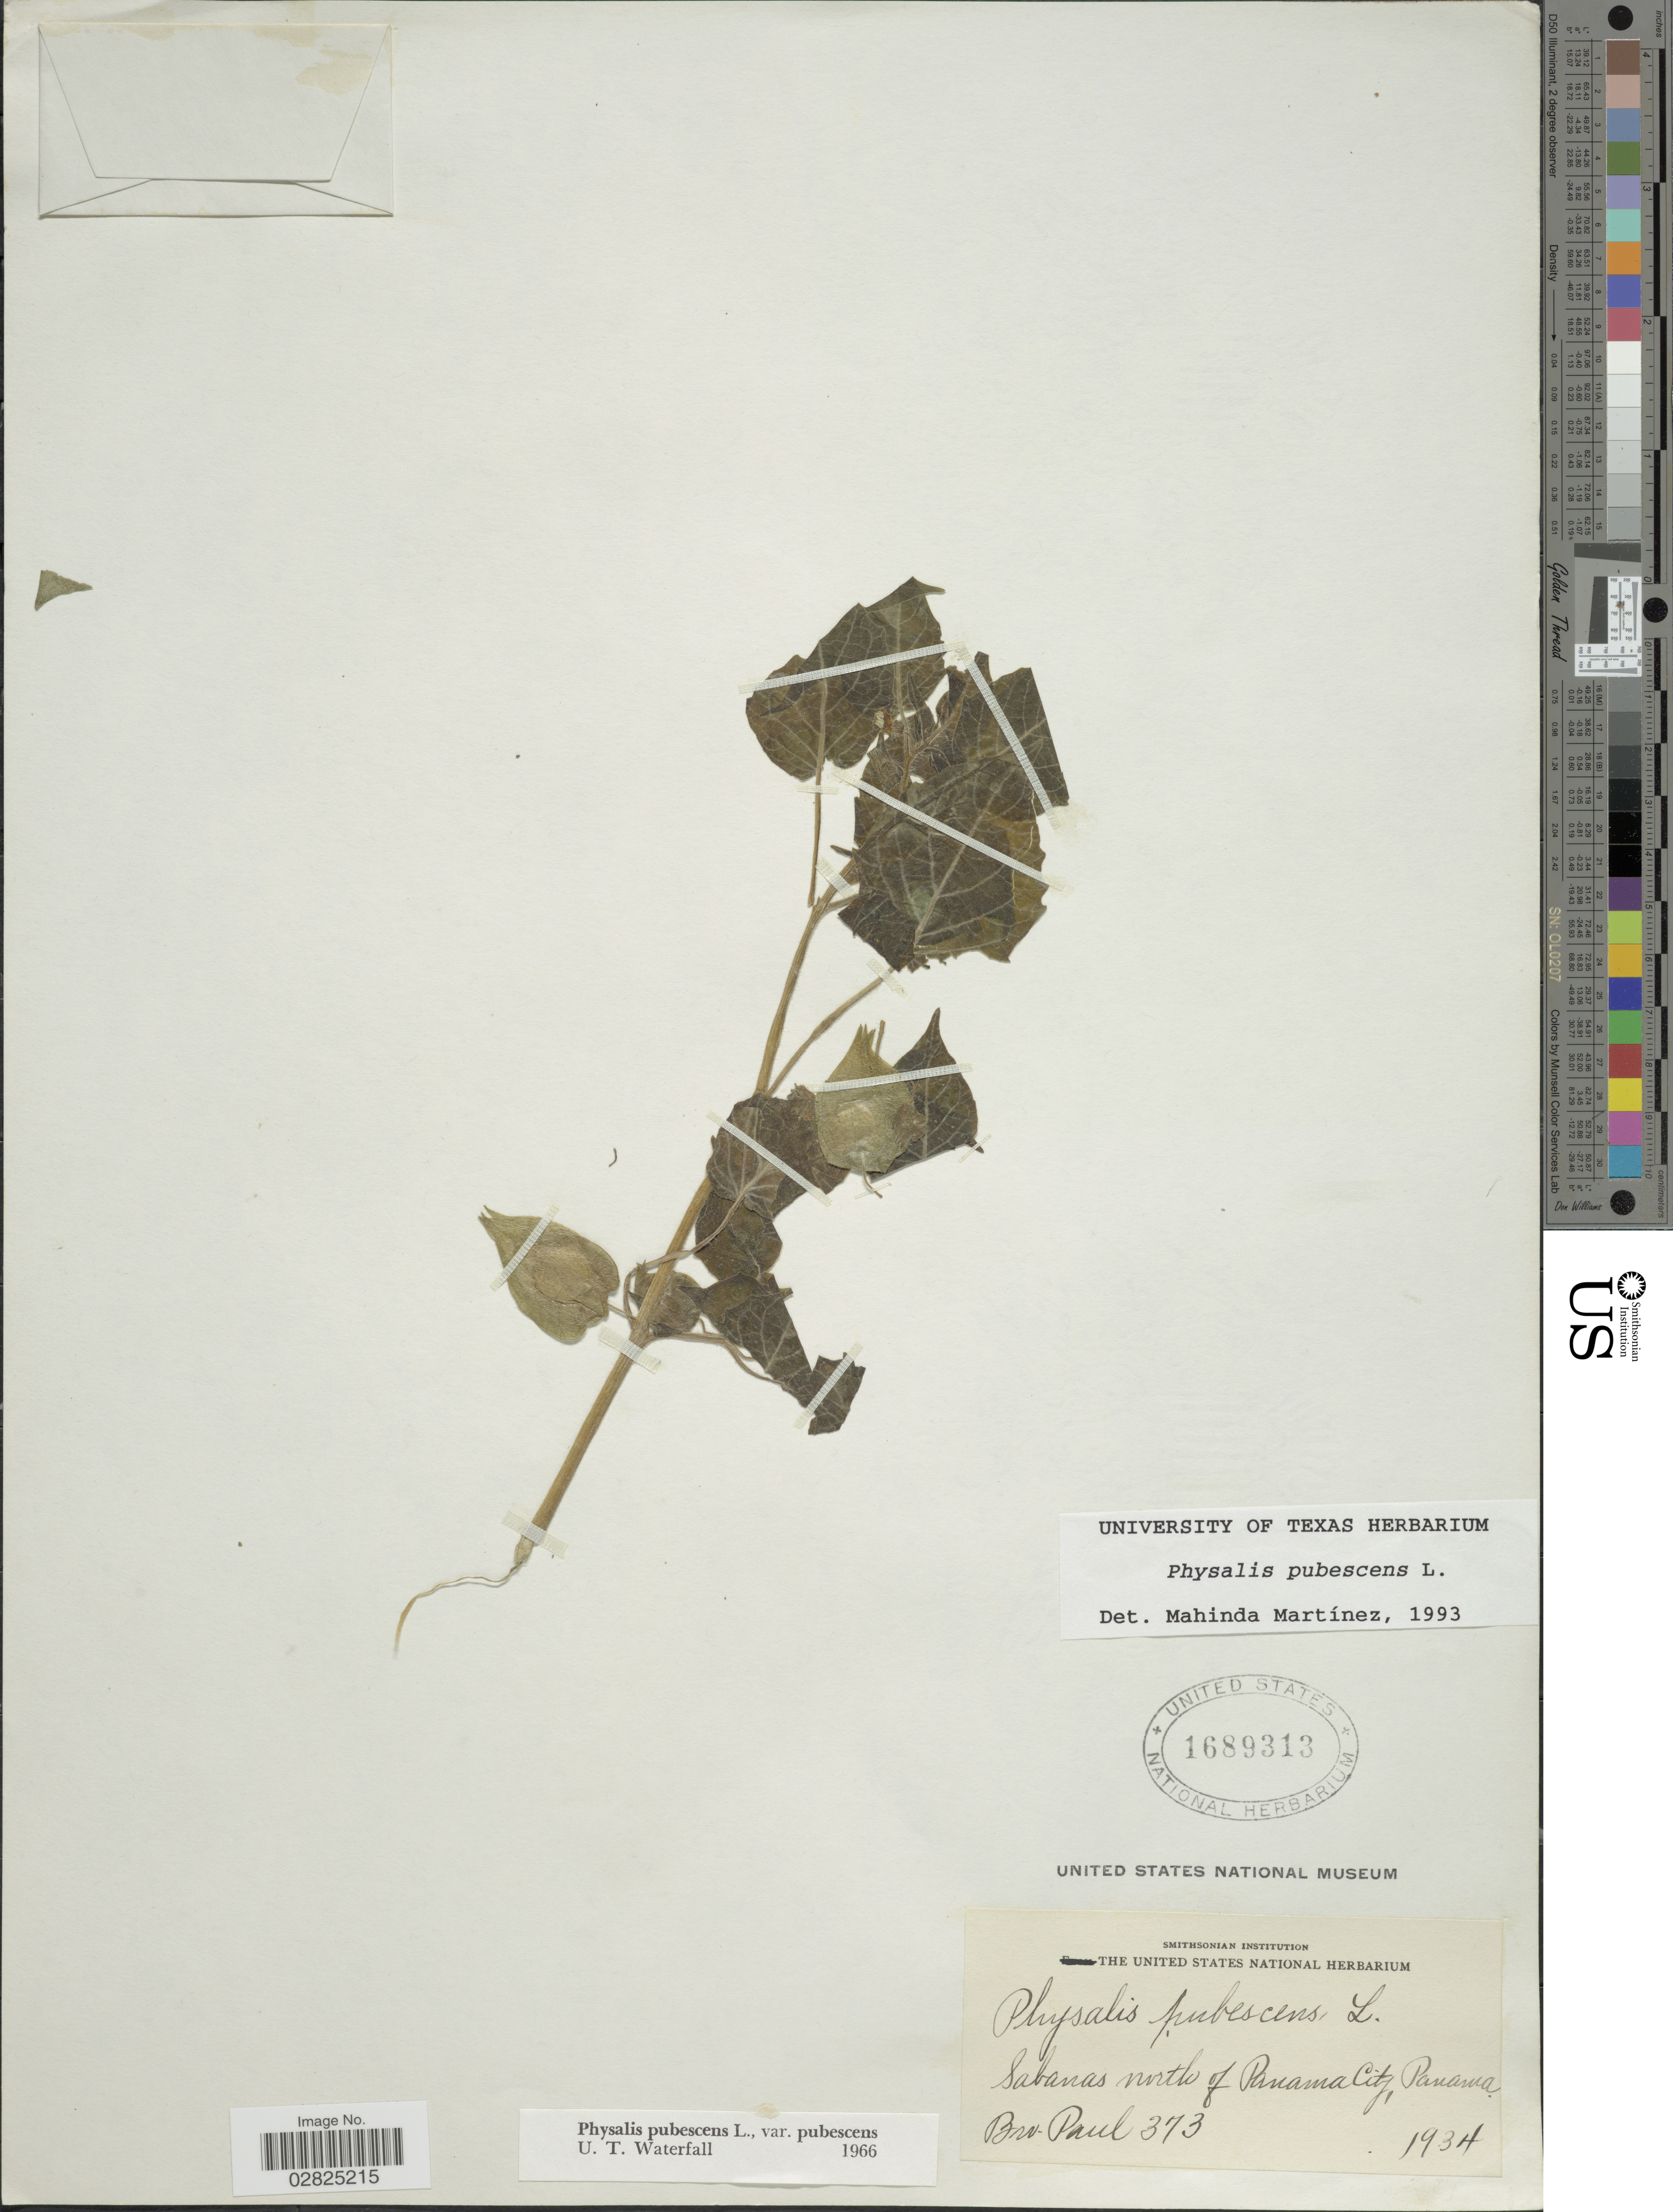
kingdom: Plantae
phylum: Tracheophyta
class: Magnoliopsida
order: Solanales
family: Solanaceae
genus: Physalis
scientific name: Physalis pubescens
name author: L.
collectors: B. Paul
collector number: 373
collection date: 1934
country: Panama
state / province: Panamá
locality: Sabanas north of Panama City.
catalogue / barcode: US 1689313